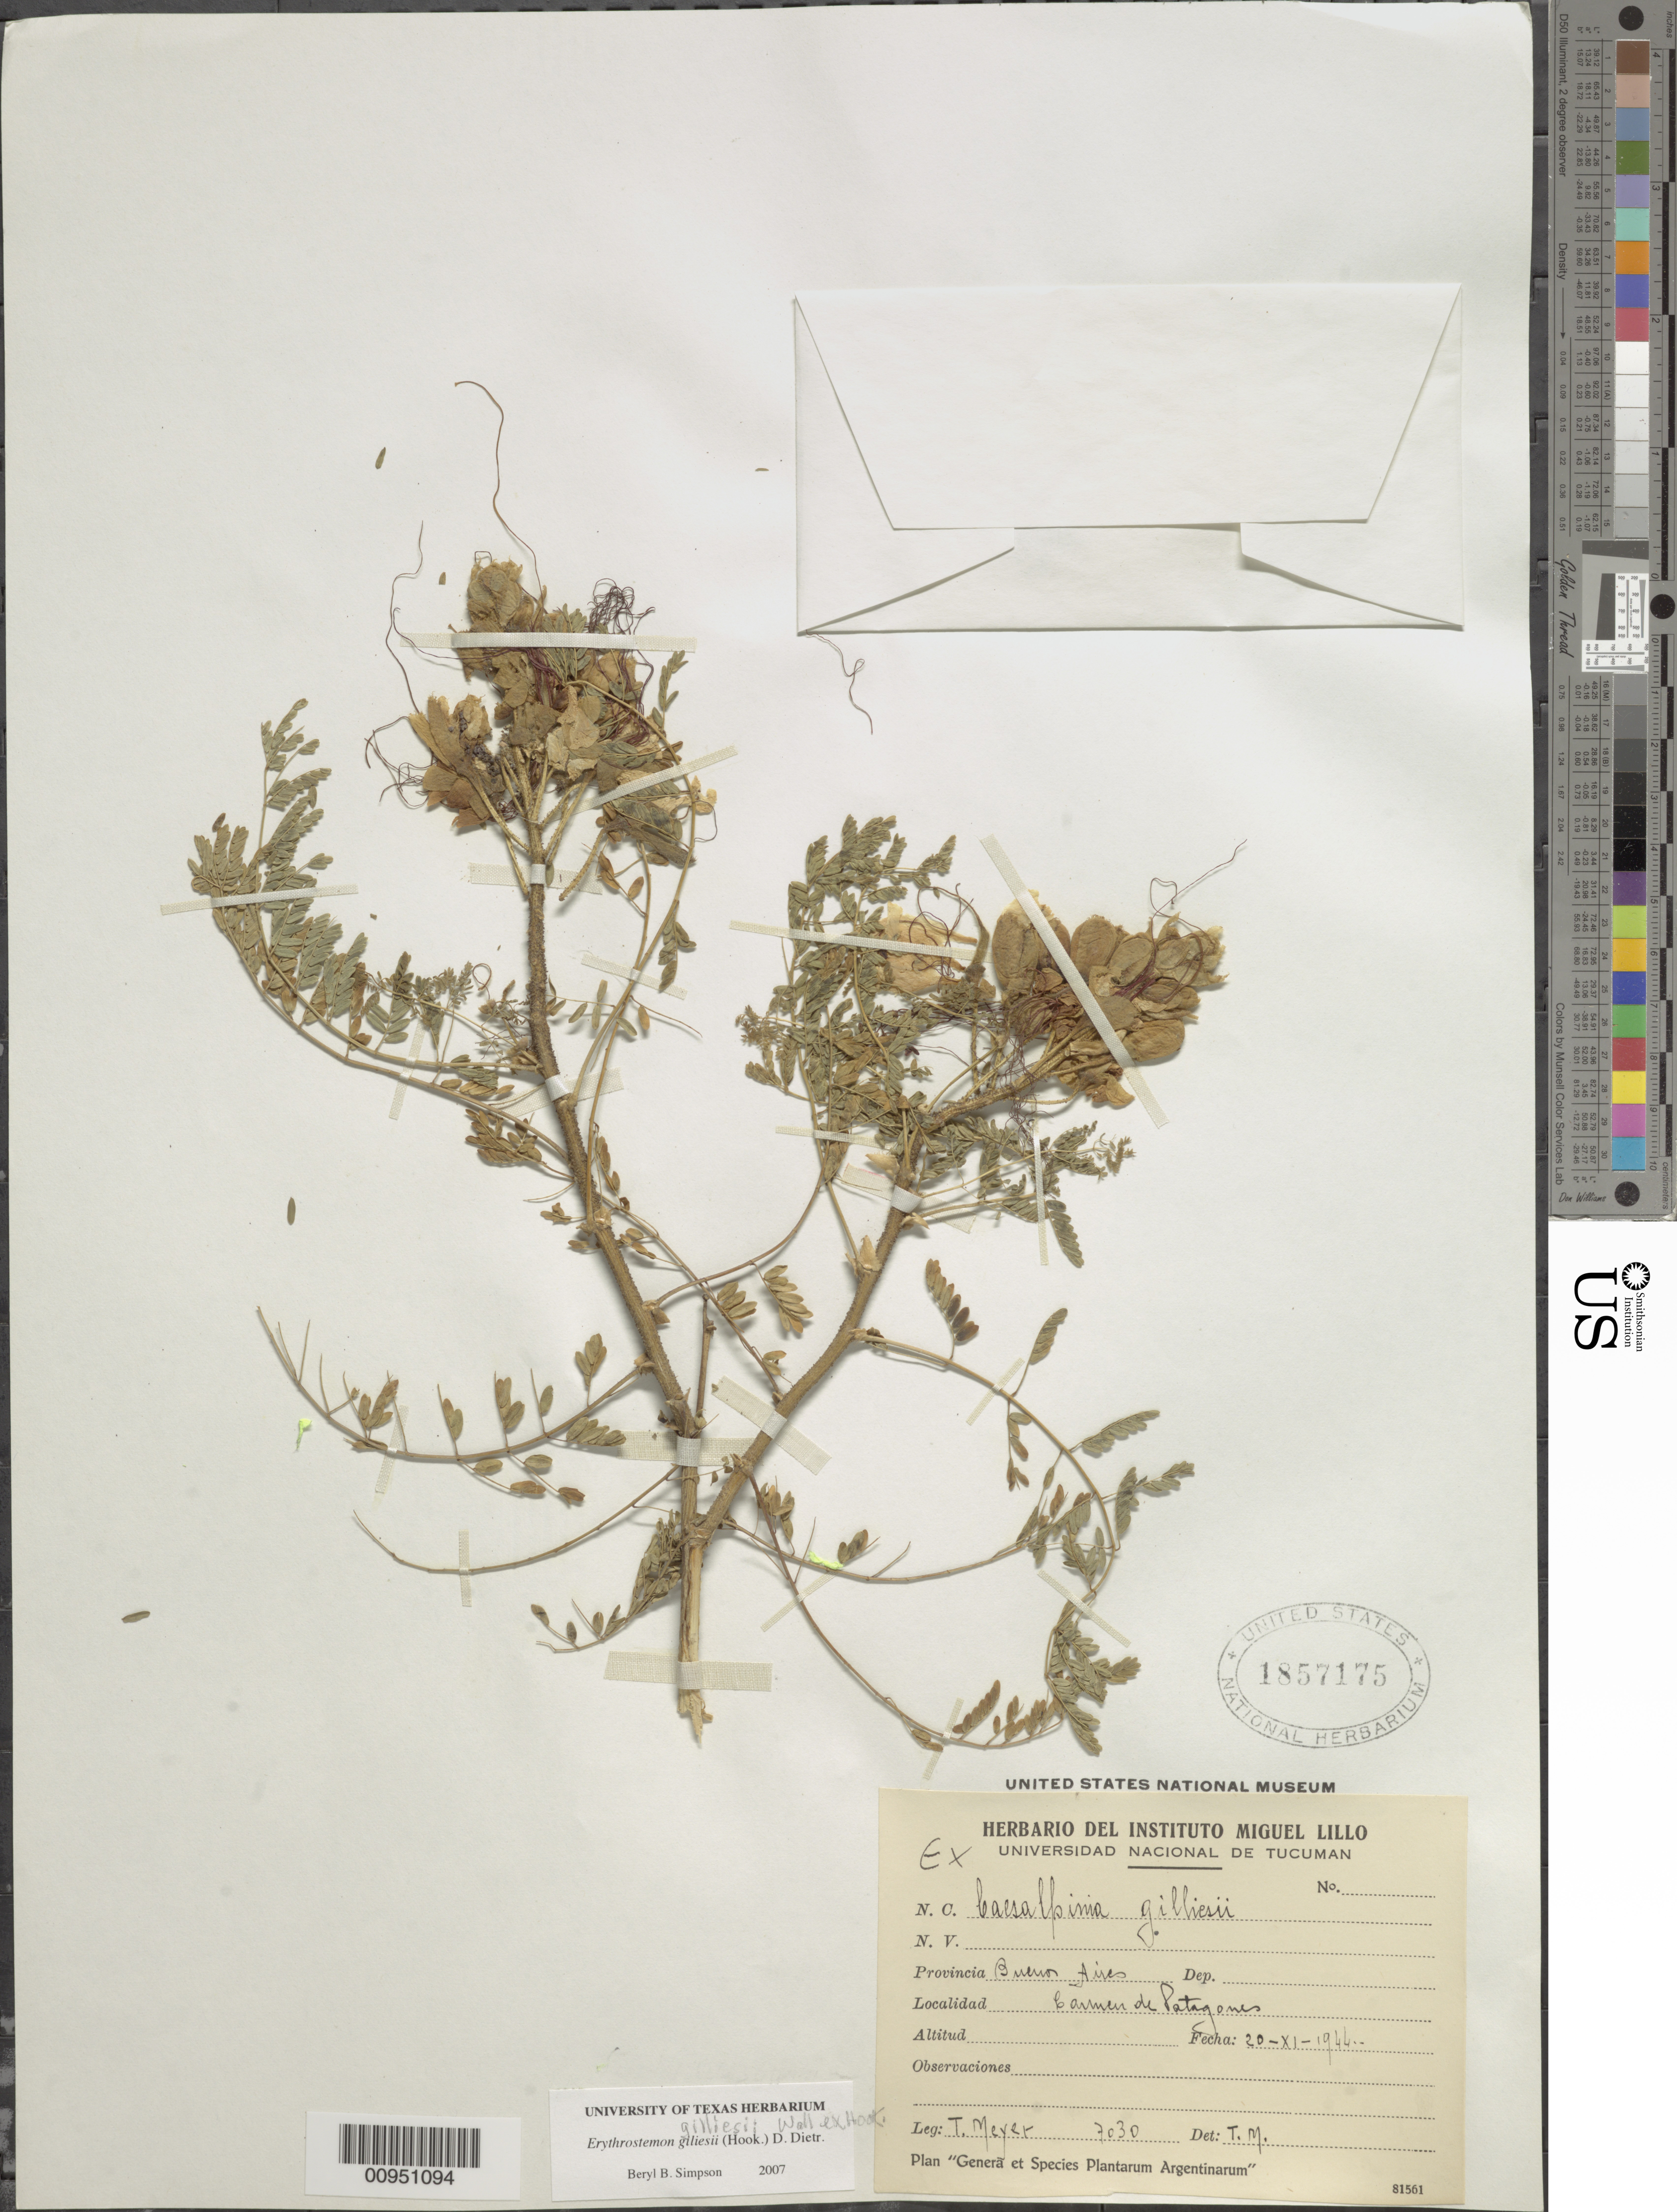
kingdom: Plantae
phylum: Tracheophyta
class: Magnoliopsida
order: Fabales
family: Fabaceae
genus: Erythrostemon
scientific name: Erythrostemon gilliesii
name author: (Hook.) Klotzsch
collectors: T. Meyer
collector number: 7030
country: Argentina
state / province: Buenos Aires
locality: Carmen de Patagones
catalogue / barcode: US 1857175